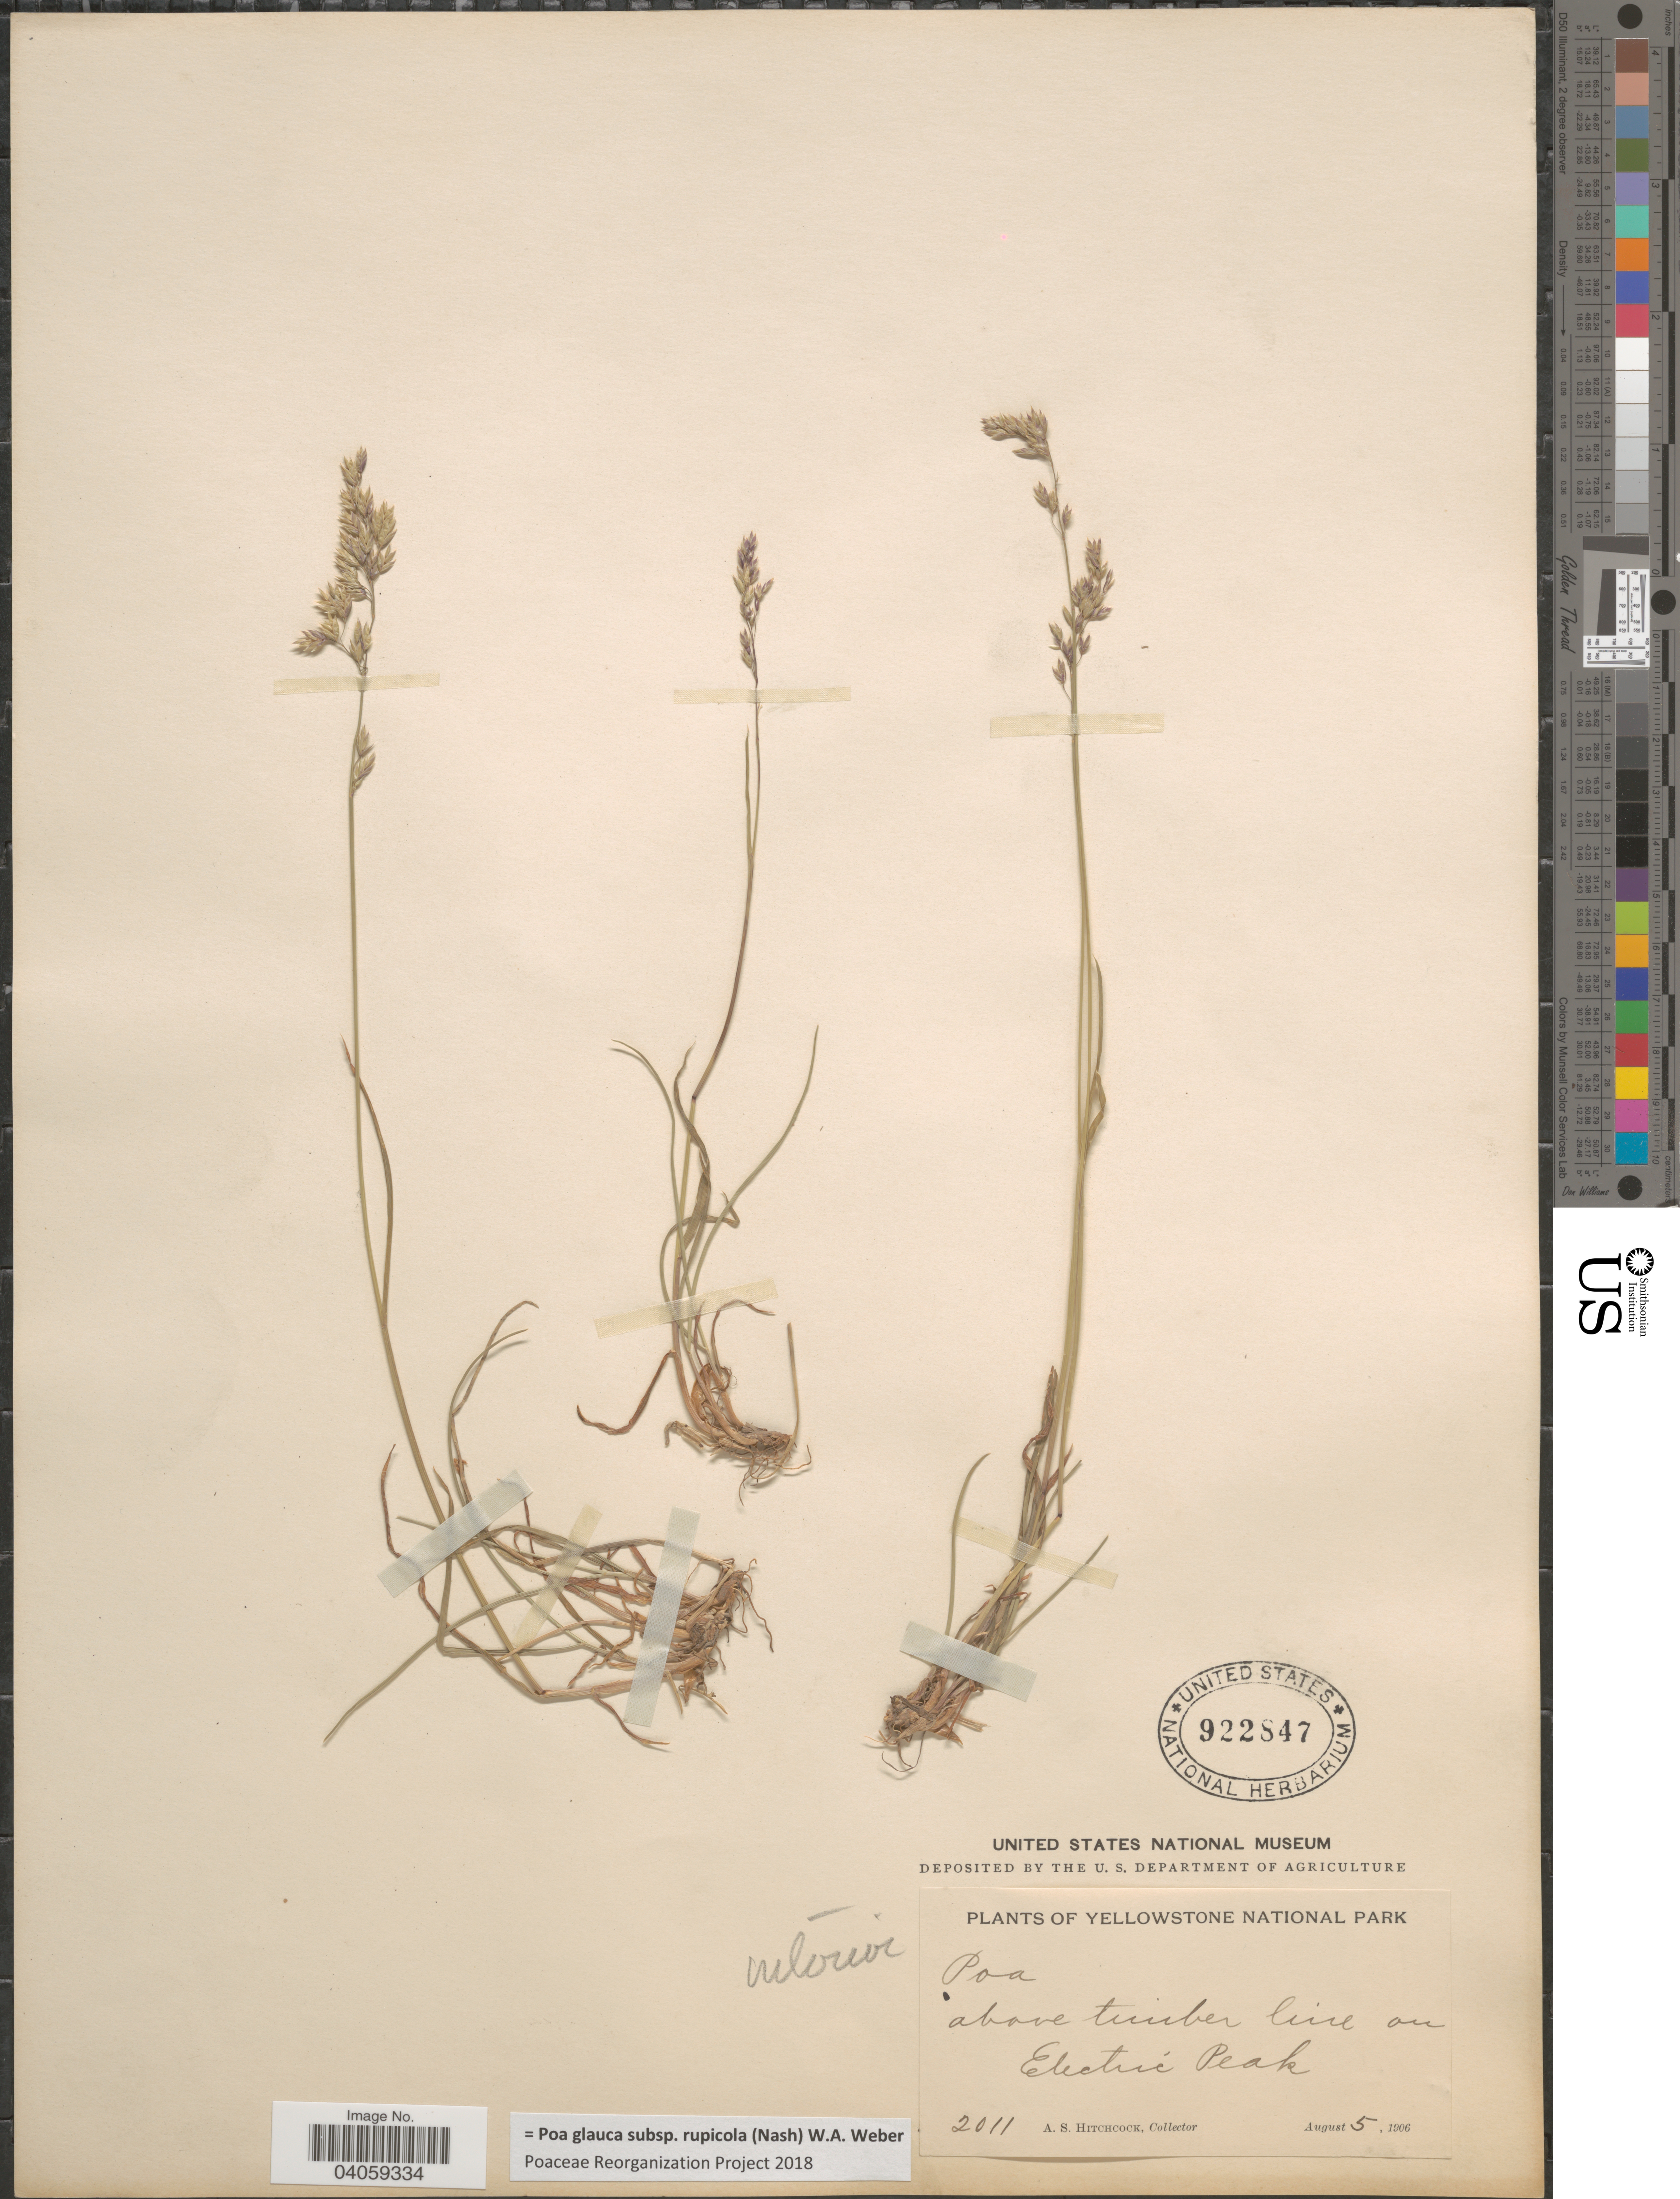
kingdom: Plantae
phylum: Tracheophyta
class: Liliopsida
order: Poales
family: Poaceae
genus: Poa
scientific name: Poa glauca subsp. rupicola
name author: (Nash) W.A. Weber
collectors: A. S. Hitchcock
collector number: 2011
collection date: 1906-08-05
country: United States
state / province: Montana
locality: Yellowstone National Park. Above timber line on Electric Peak.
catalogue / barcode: US 922847